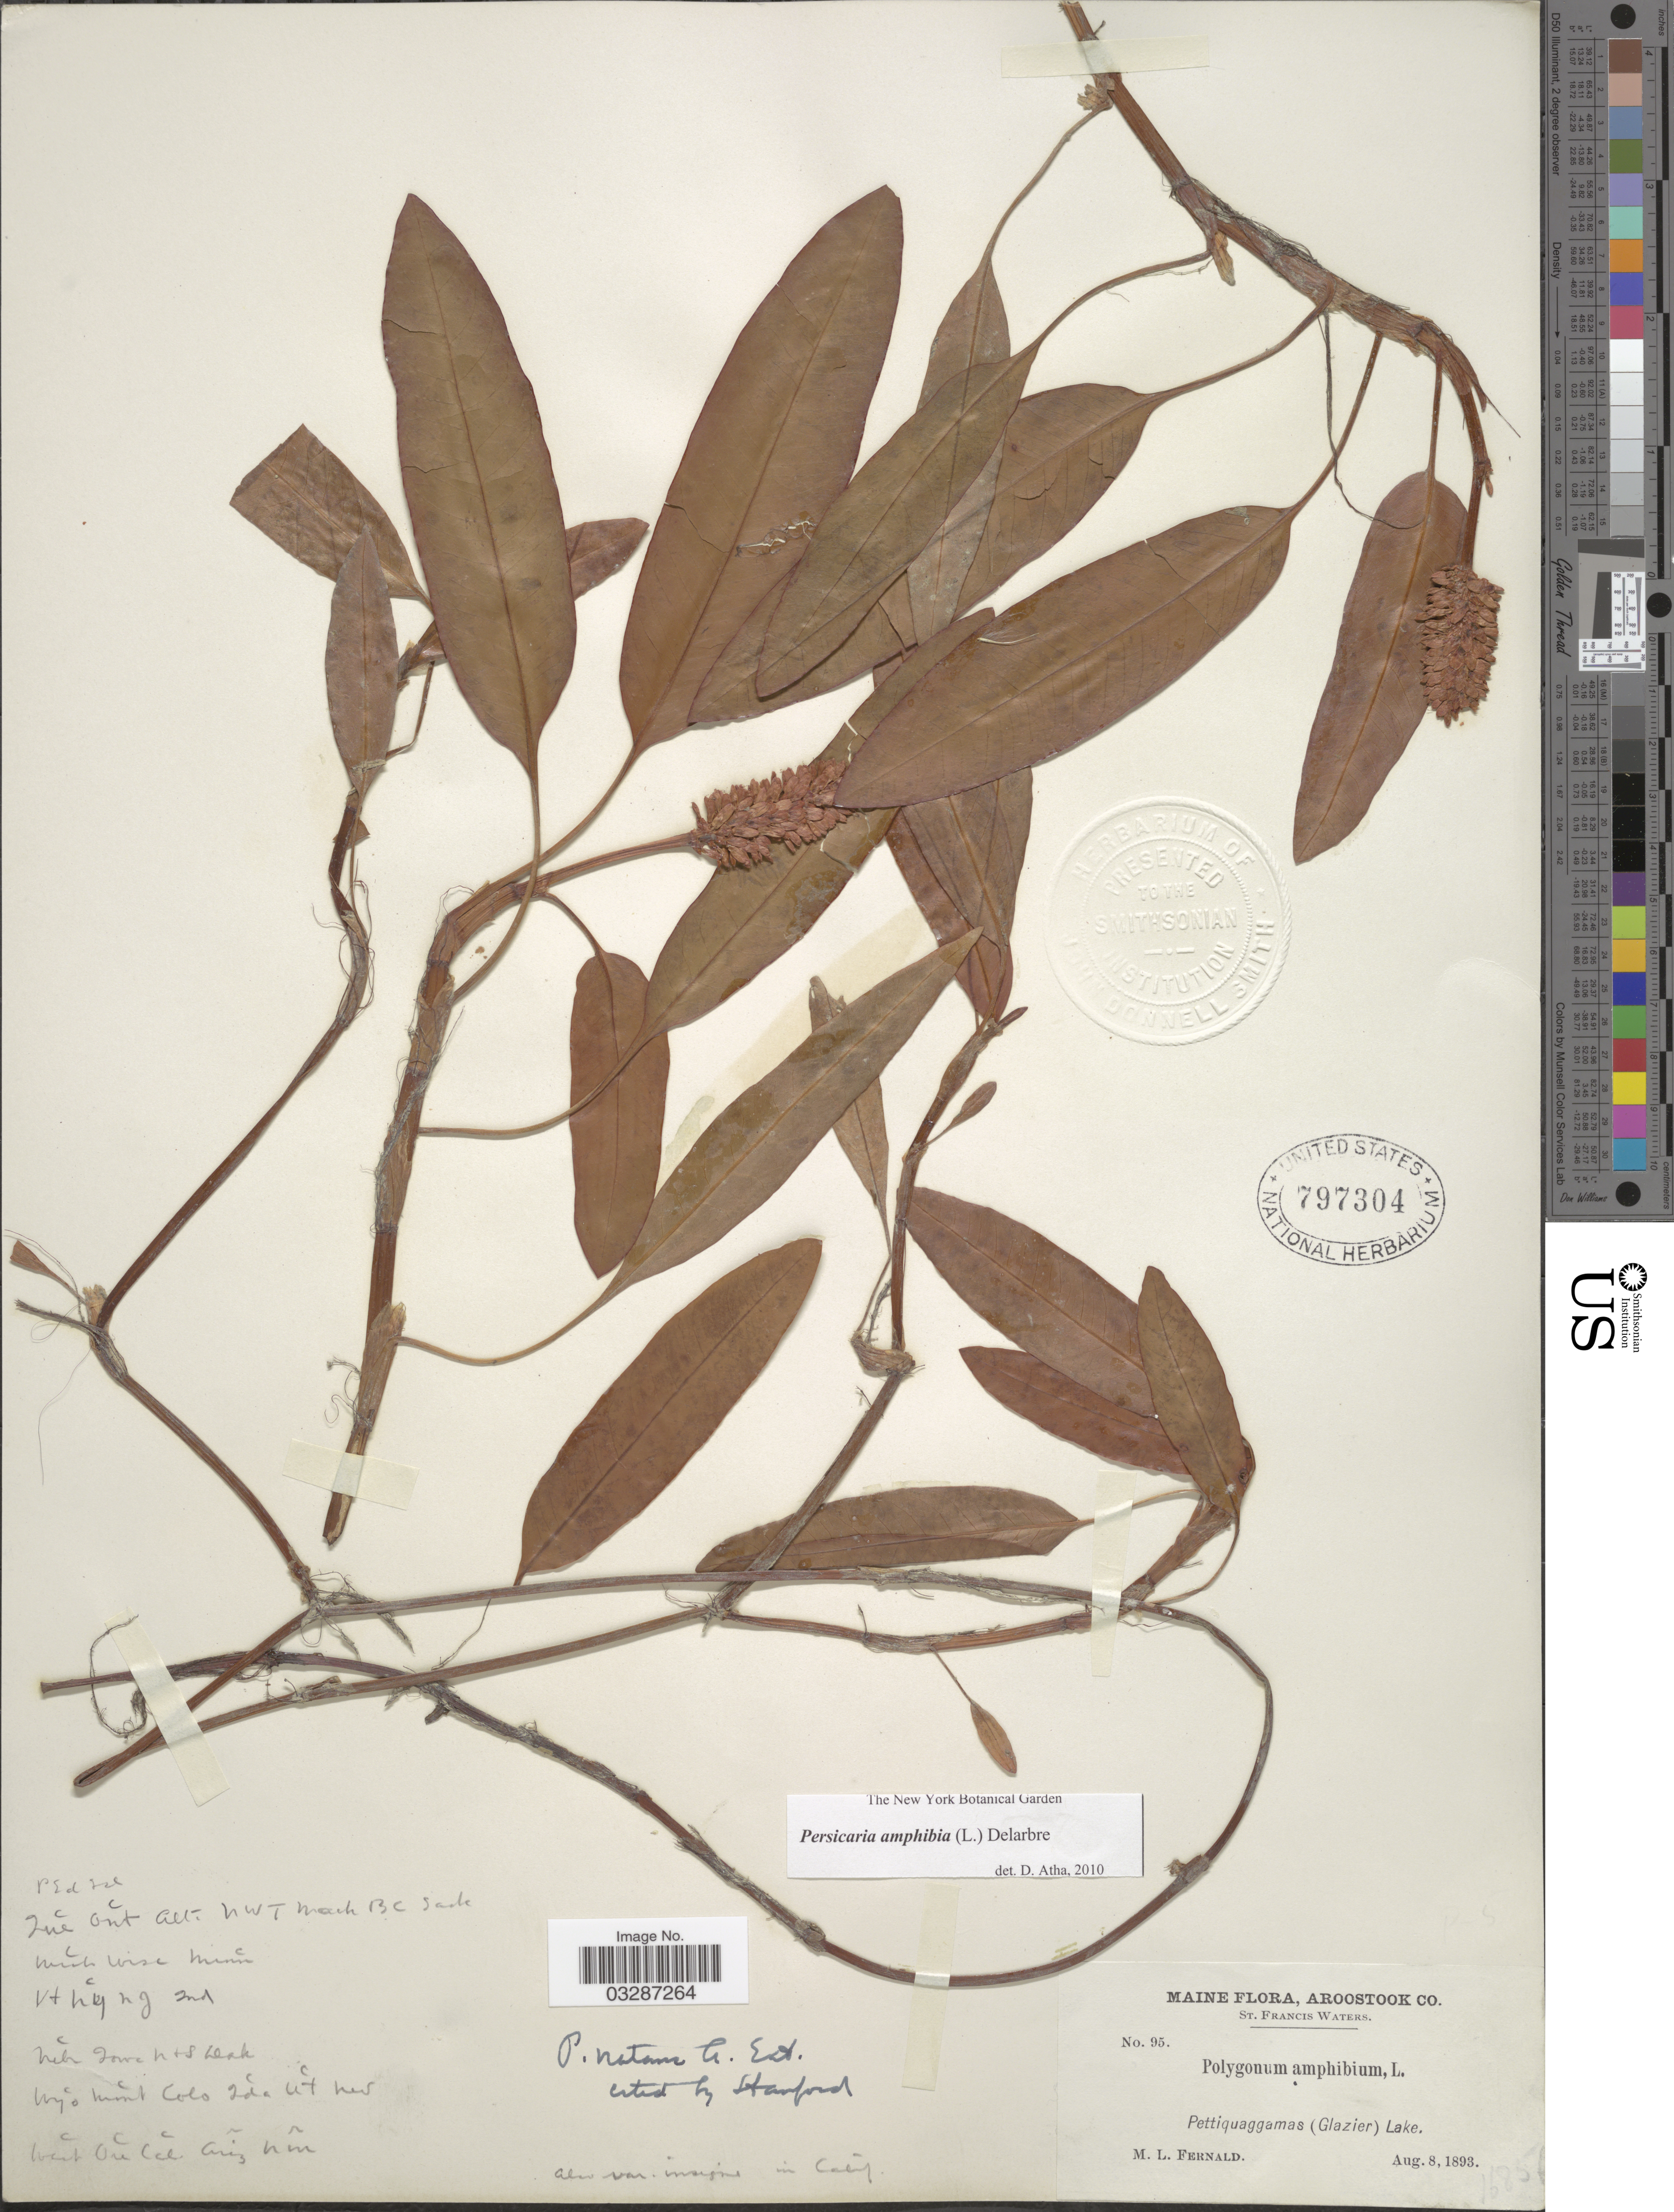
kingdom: Plantae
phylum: Tracheophyta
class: Magnoliopsida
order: Caryophyllales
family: Polygonaceae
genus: Persicaria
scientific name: Persicaria amphibia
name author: (L.) Delarbre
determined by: Atha, D. E.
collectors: M. L. Fernald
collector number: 95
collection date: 1893-08-08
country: United States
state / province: Maine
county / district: Aroostook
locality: St. Francis Waters.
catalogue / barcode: US 797304